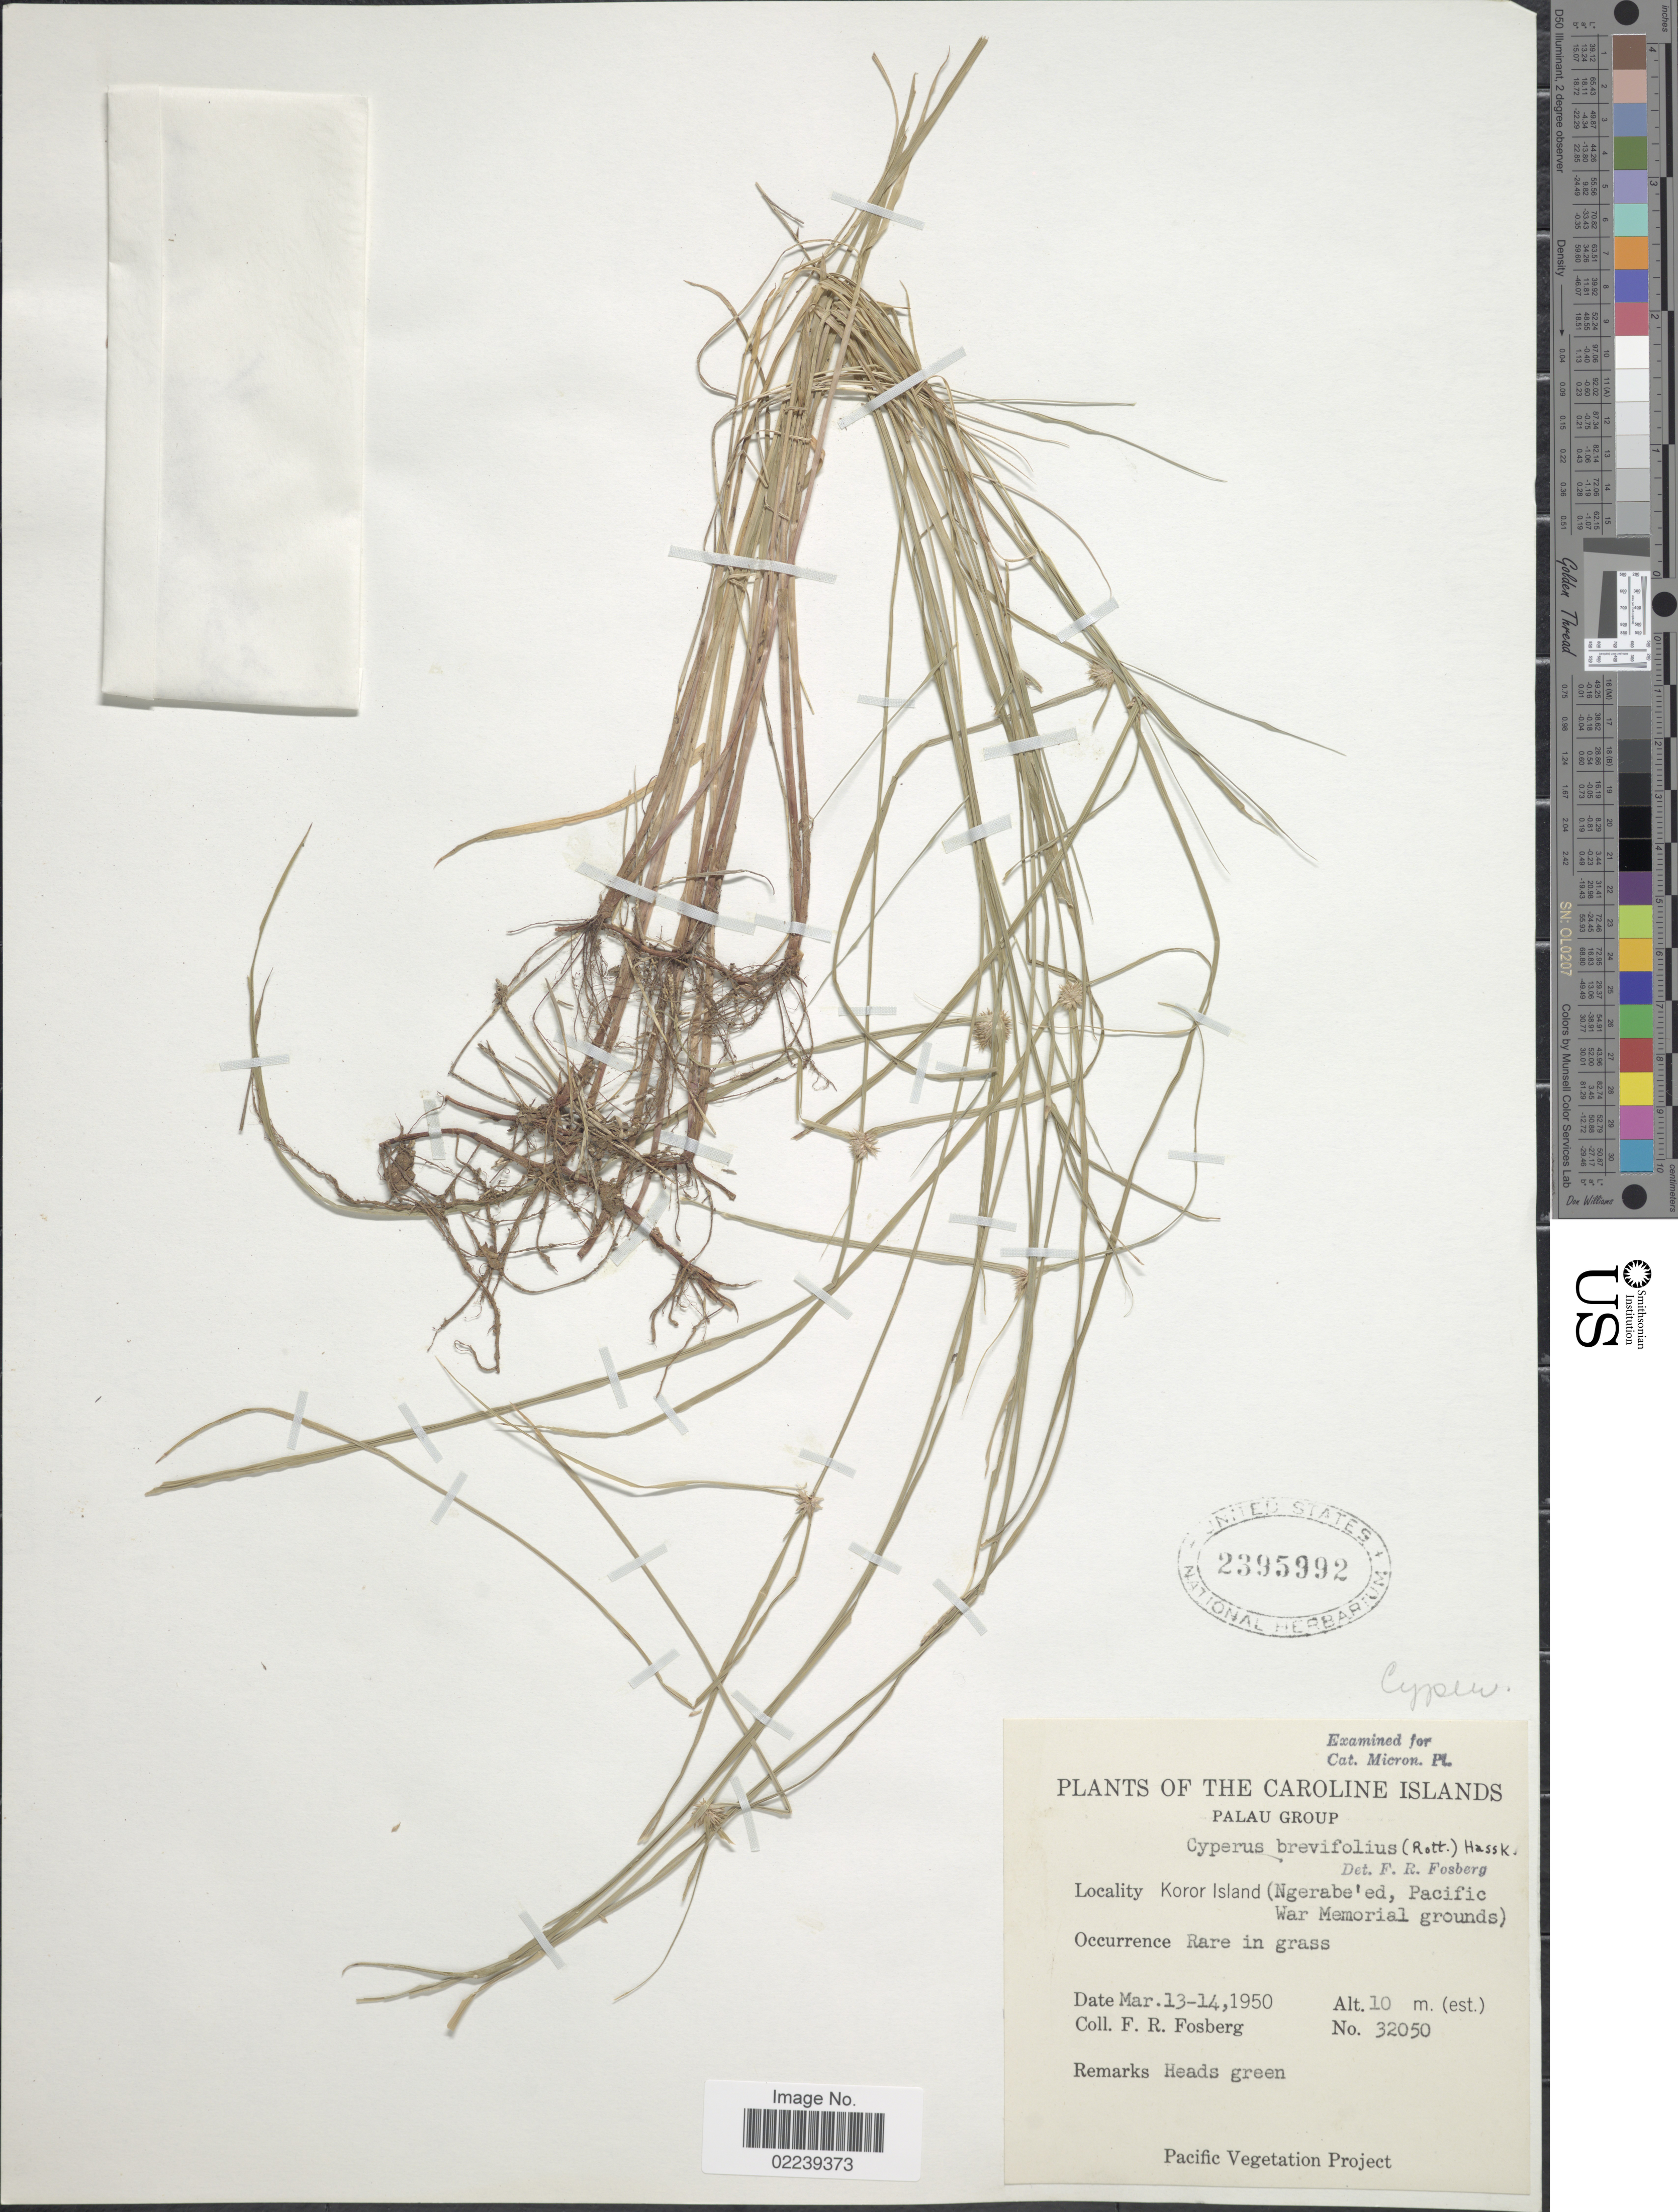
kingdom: Plantae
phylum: Tracheophyta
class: Liliopsida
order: Poales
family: Cyperaceae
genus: Cyperus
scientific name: Cyperus brevifolius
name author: (Rottb.) Hassk.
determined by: Strong, M. T., (US), Smithsonian Institution - National Museum of Natural History (UNITED STATES)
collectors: F. R. Fosberg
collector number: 32050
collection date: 1950-03-13/1950-03-14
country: Palau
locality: The Caroline Islands, Palau Group, Koror Island (Ngerabe'ed, Pacific War Memorial grounds)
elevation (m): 10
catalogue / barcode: US 2395992